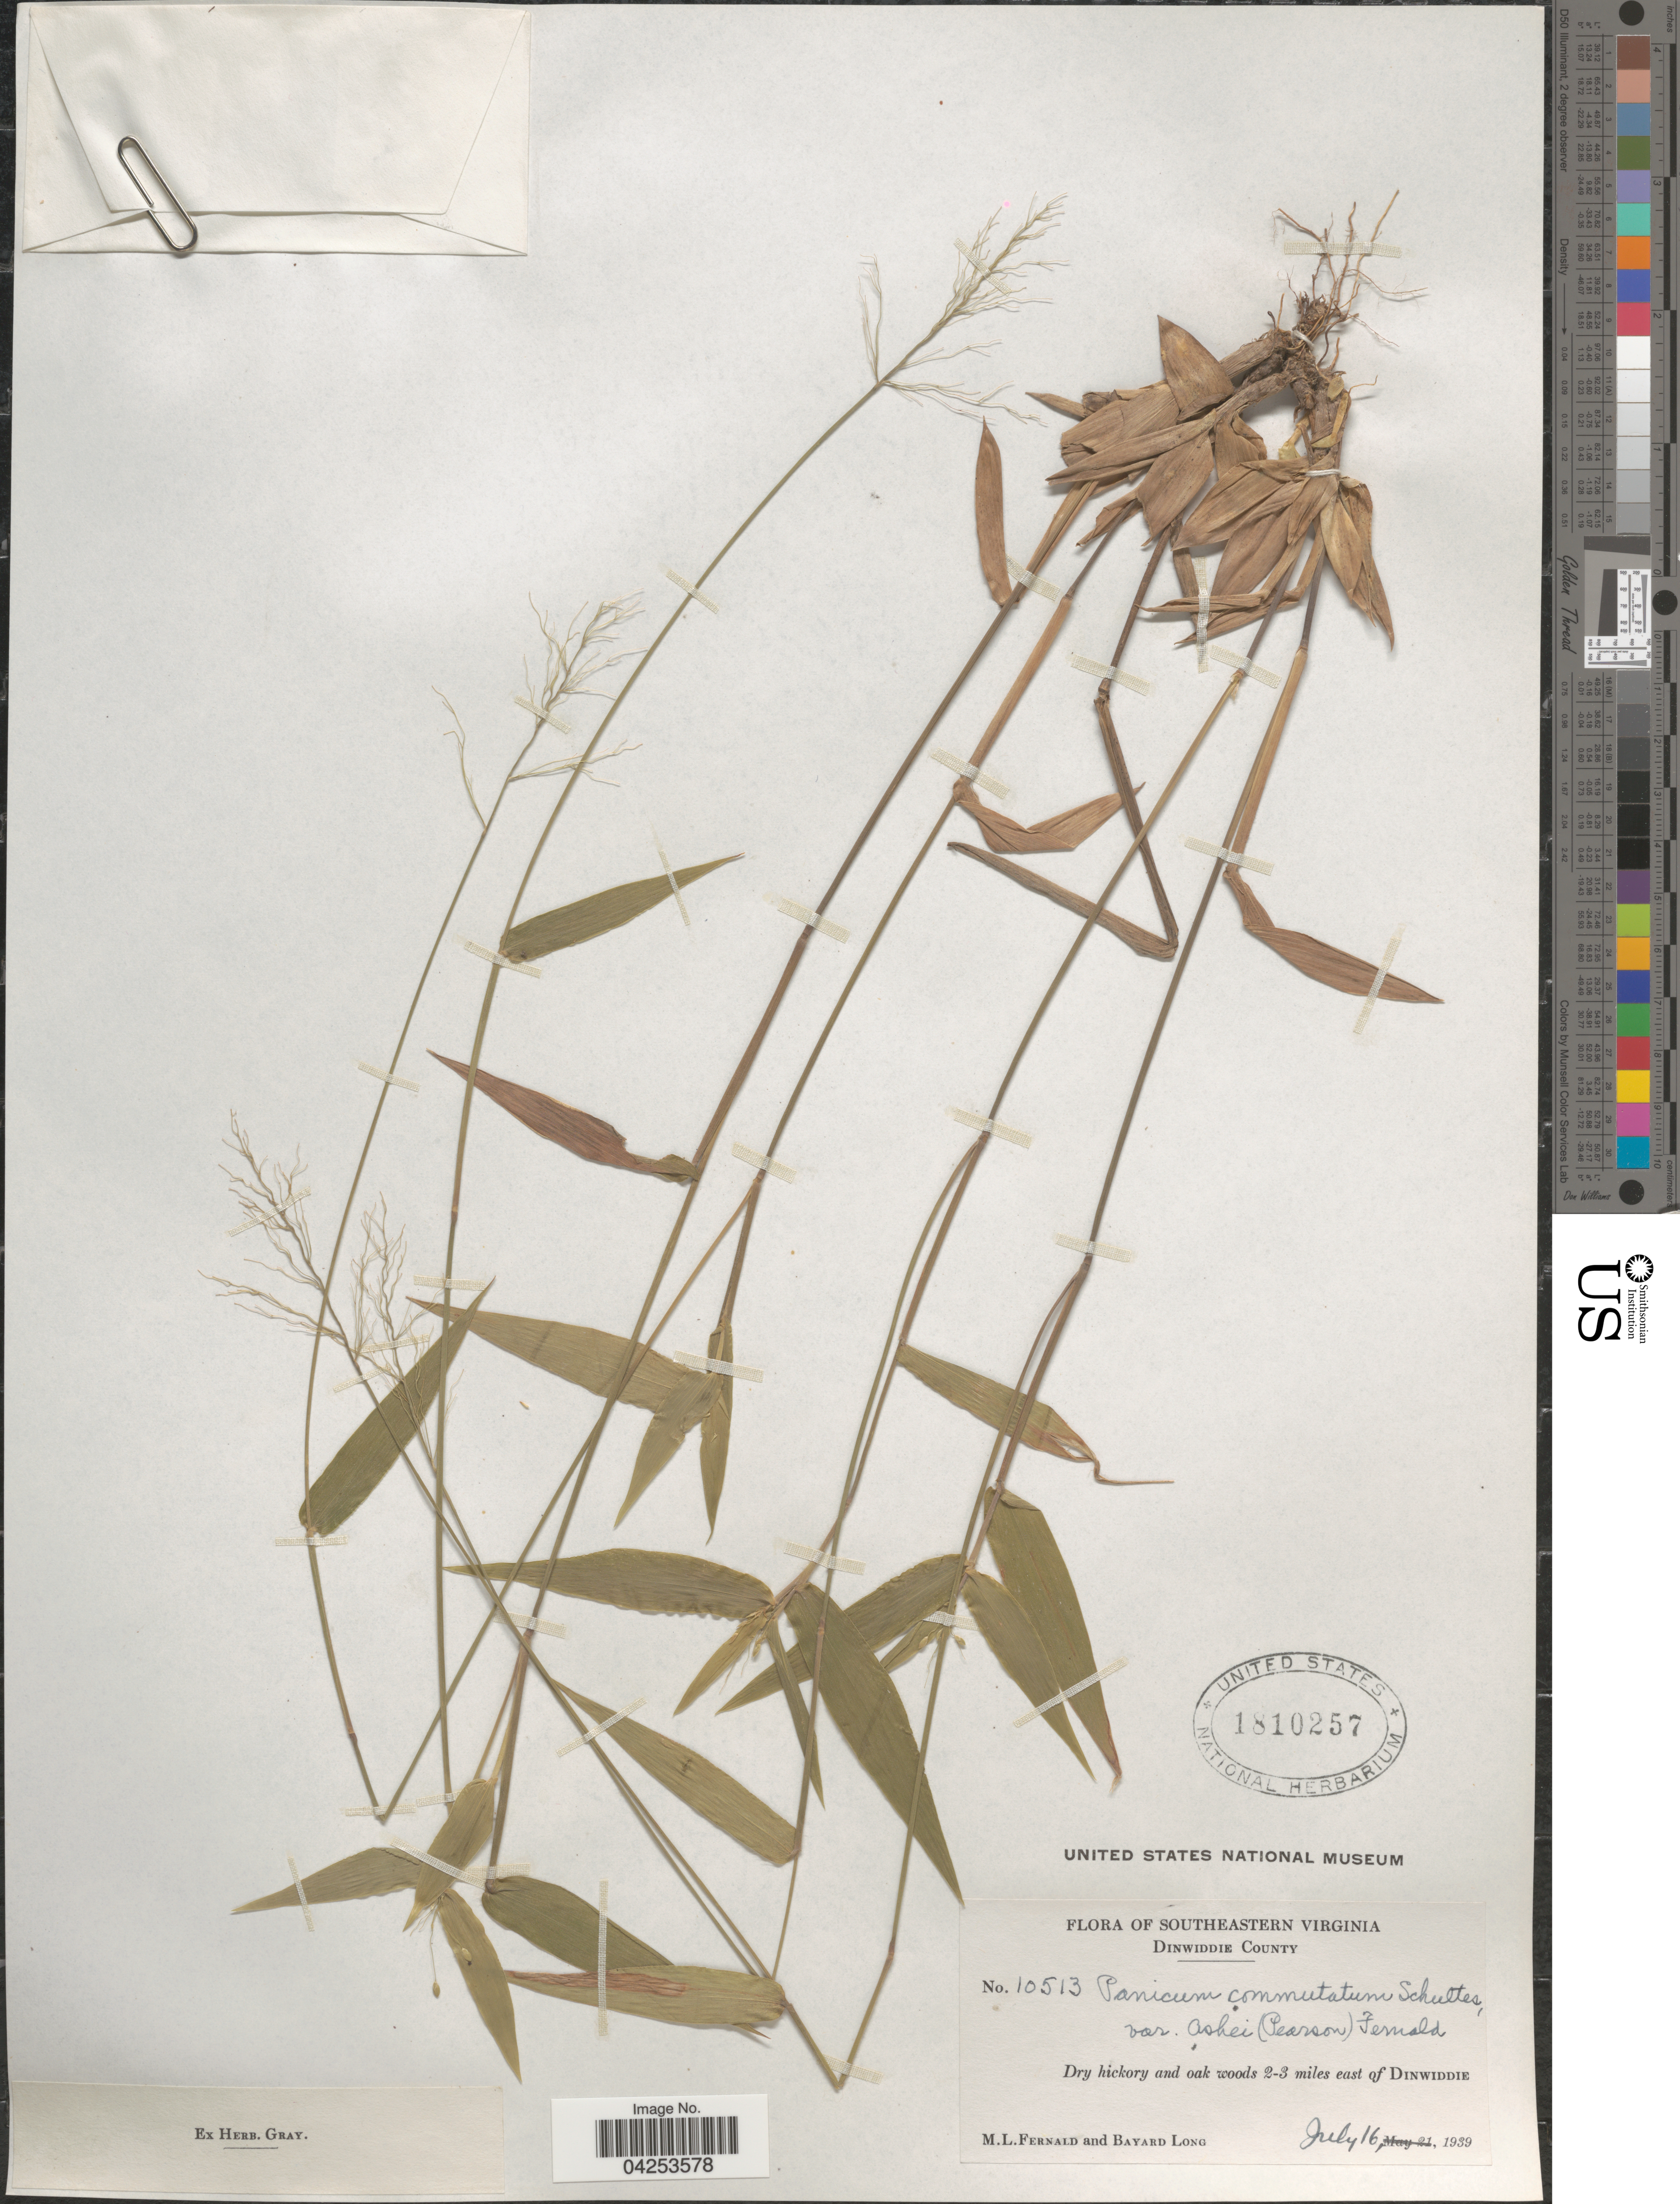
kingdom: Plantae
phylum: Tracheophyta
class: Liliopsida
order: Poales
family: Poaceae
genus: Dichanthelium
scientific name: Dichanthelium commutatum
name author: (Schult.) Gould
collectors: M. L. Fernald & B. Long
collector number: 10513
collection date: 1939-07-16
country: United States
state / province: Virginia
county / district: Dinwiddie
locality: Southeastern Virginia. Dinwiddie County. Dry hickory and oak woods 2-3 miles east of Dinwiddie.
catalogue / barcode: US 1810257